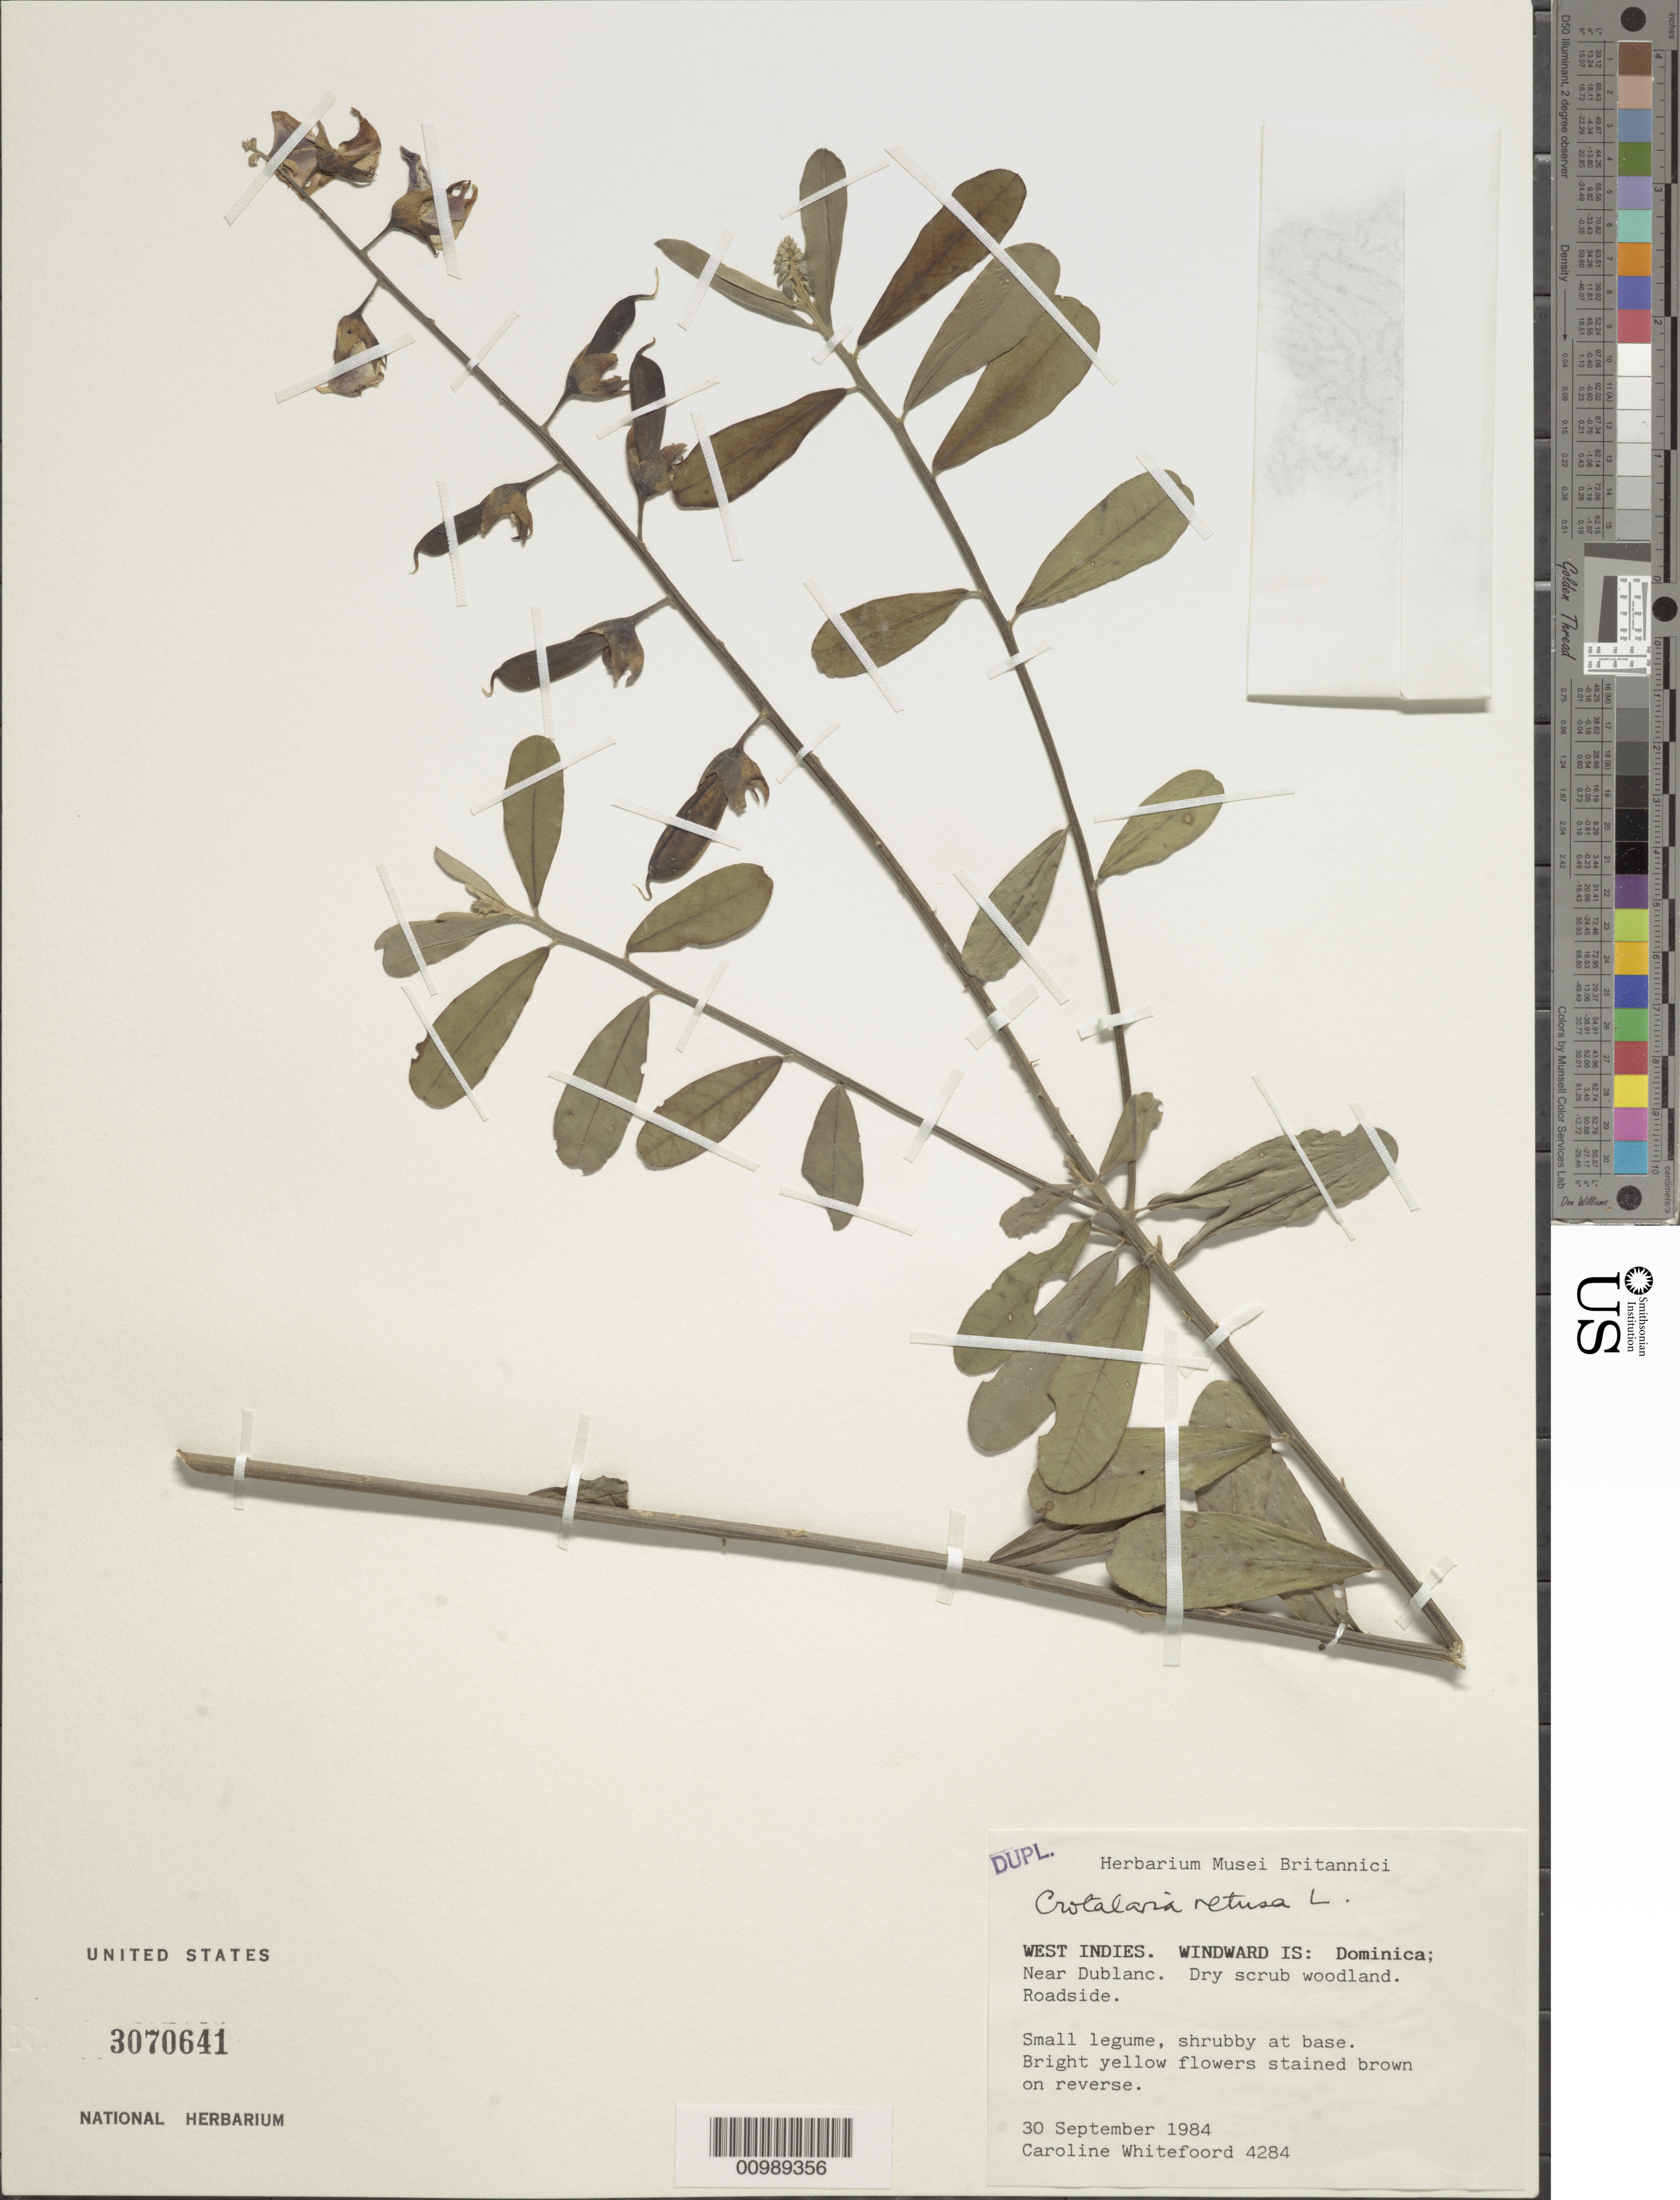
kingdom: Plantae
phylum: Tracheophyta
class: Magnoliopsida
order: Fabales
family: Fabaceae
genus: Crotalaria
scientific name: Crotalaria retusa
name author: L.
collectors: C. Whitefoord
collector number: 4284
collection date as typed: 30 Sep 1984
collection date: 1984-09-30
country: Dominica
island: Dominica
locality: Windward Island. Near Dublanc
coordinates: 0 N, 0 E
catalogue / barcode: US 3070641